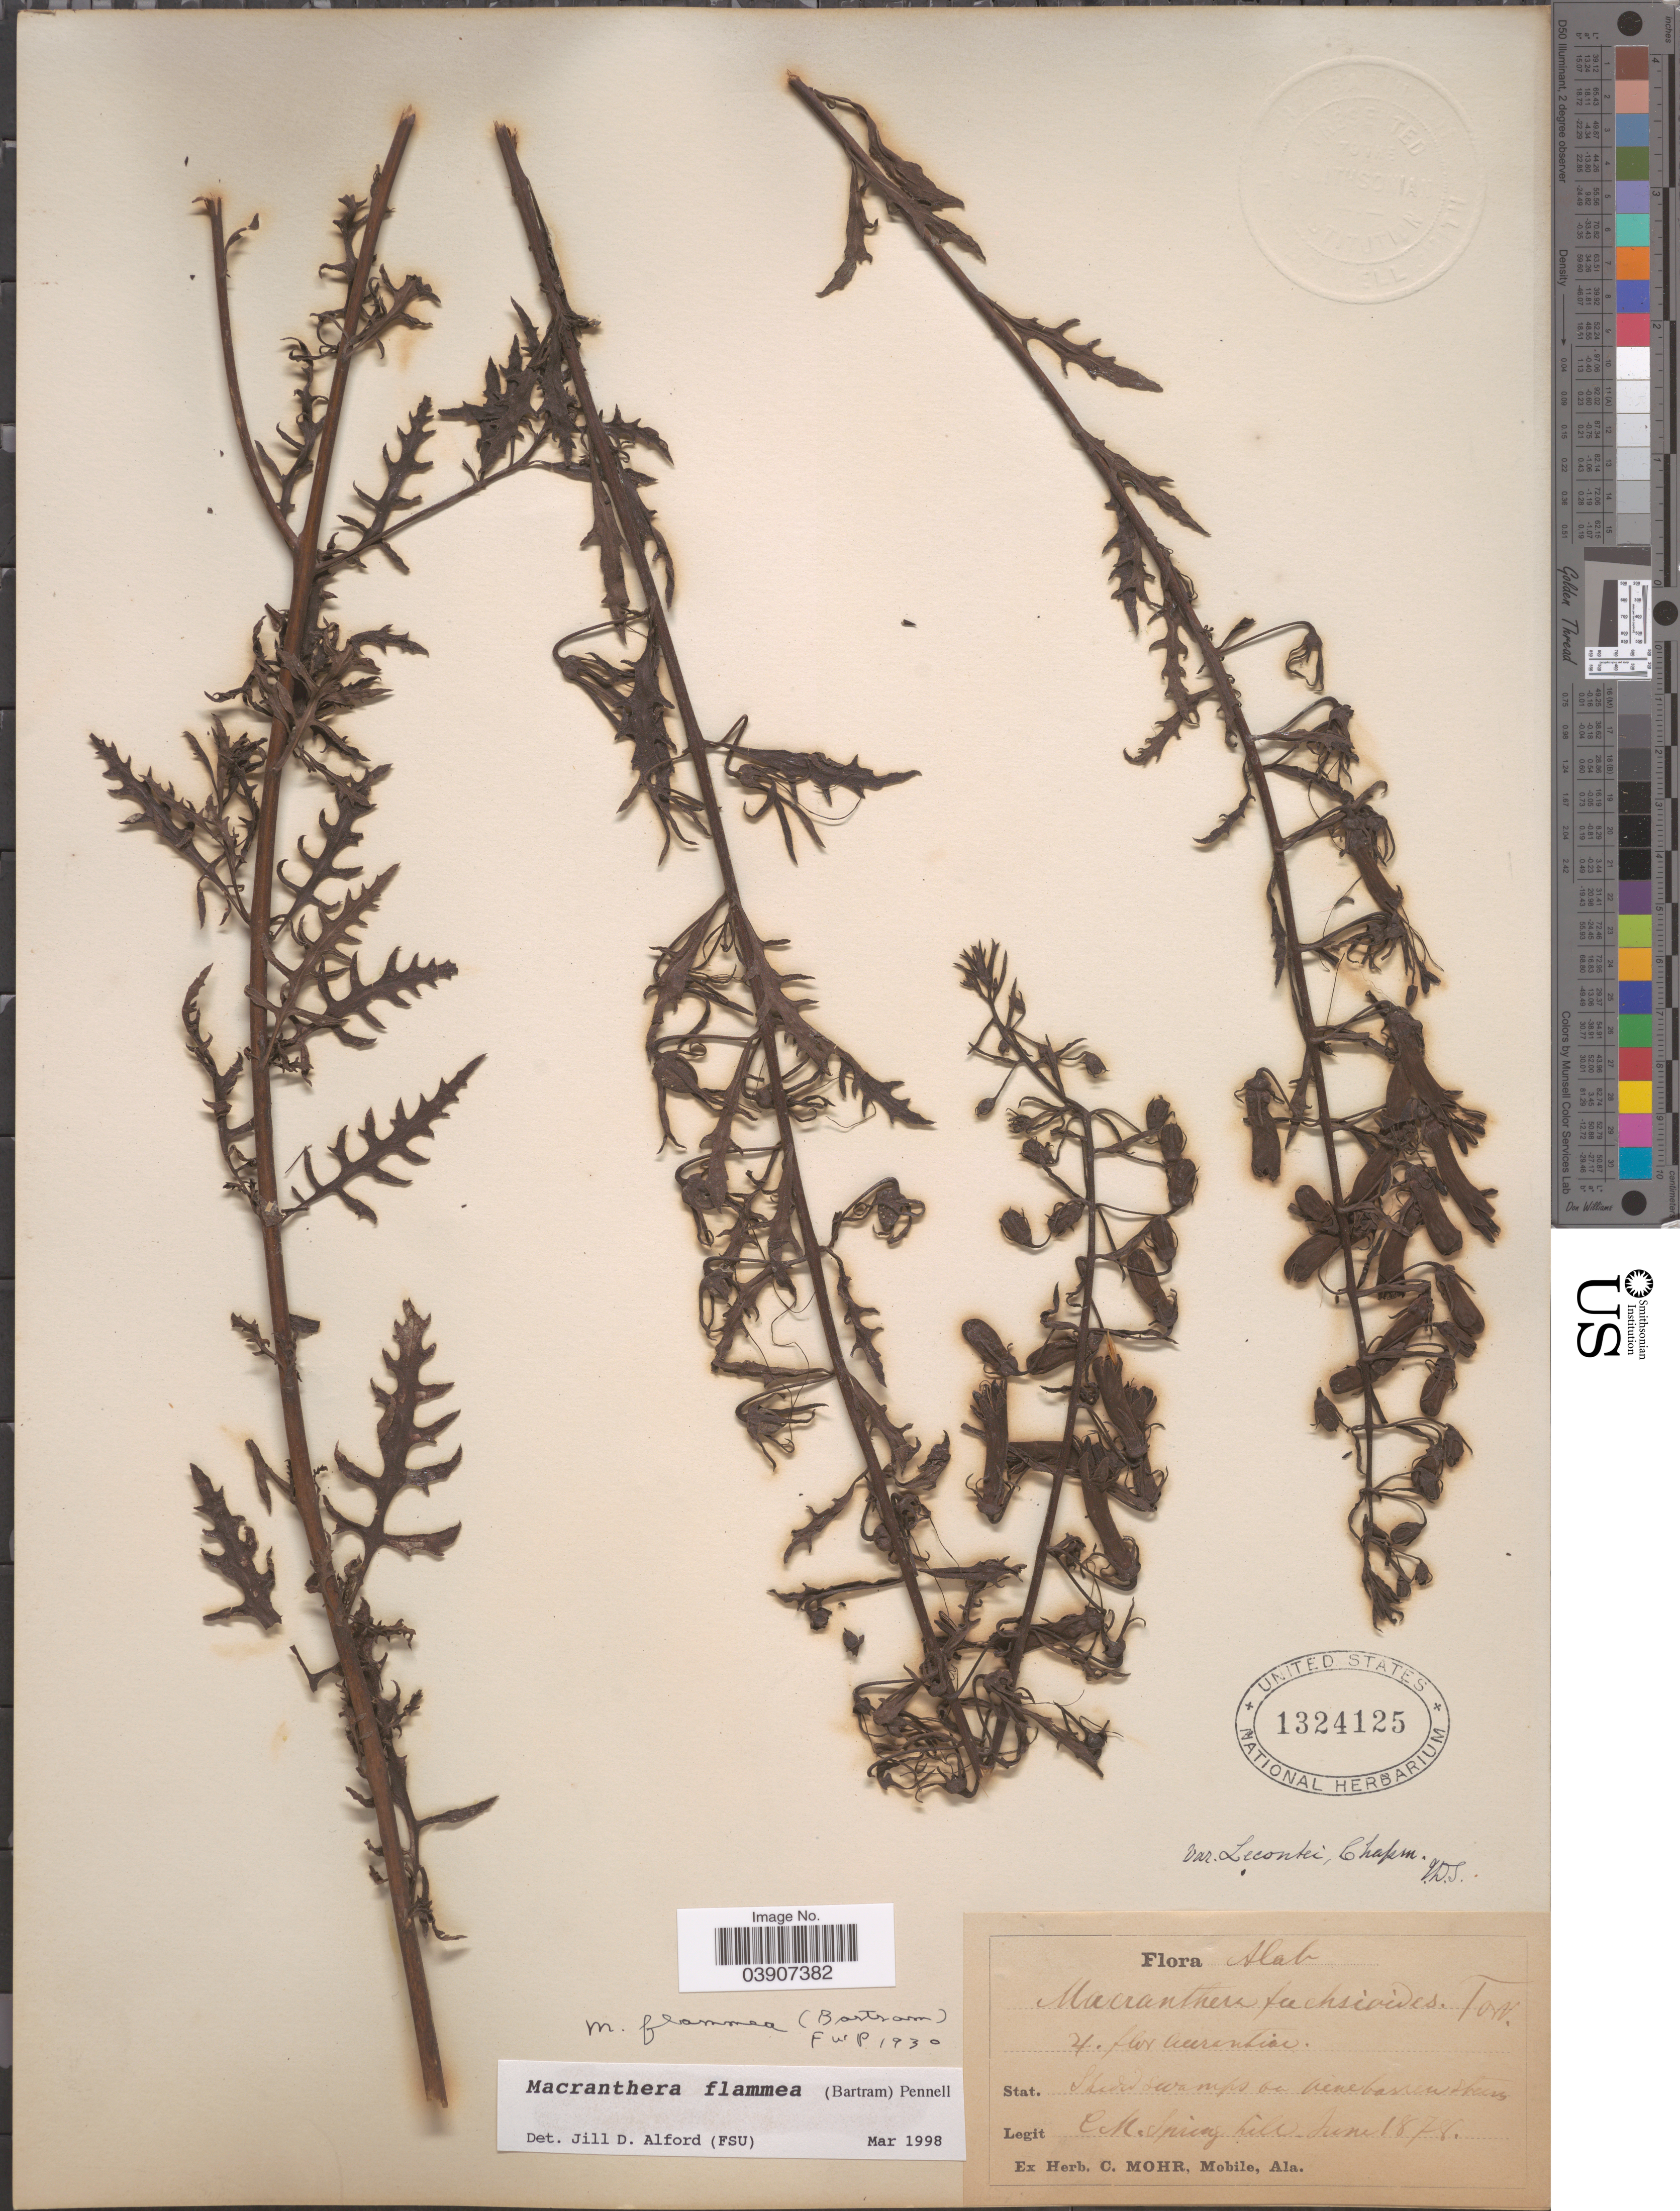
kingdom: Plantae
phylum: Tracheophyta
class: Magnoliopsida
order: Lamiales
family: Orobanchaceae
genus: Macranthera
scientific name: Macranthera flammea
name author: Pennell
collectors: Mohr, C. T. (herbarium)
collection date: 1878-06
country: United States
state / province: Alabama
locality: Stat. Shaded Swamps [illegible text] pine barren [illegible text] Spring hill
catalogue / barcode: US 1324125